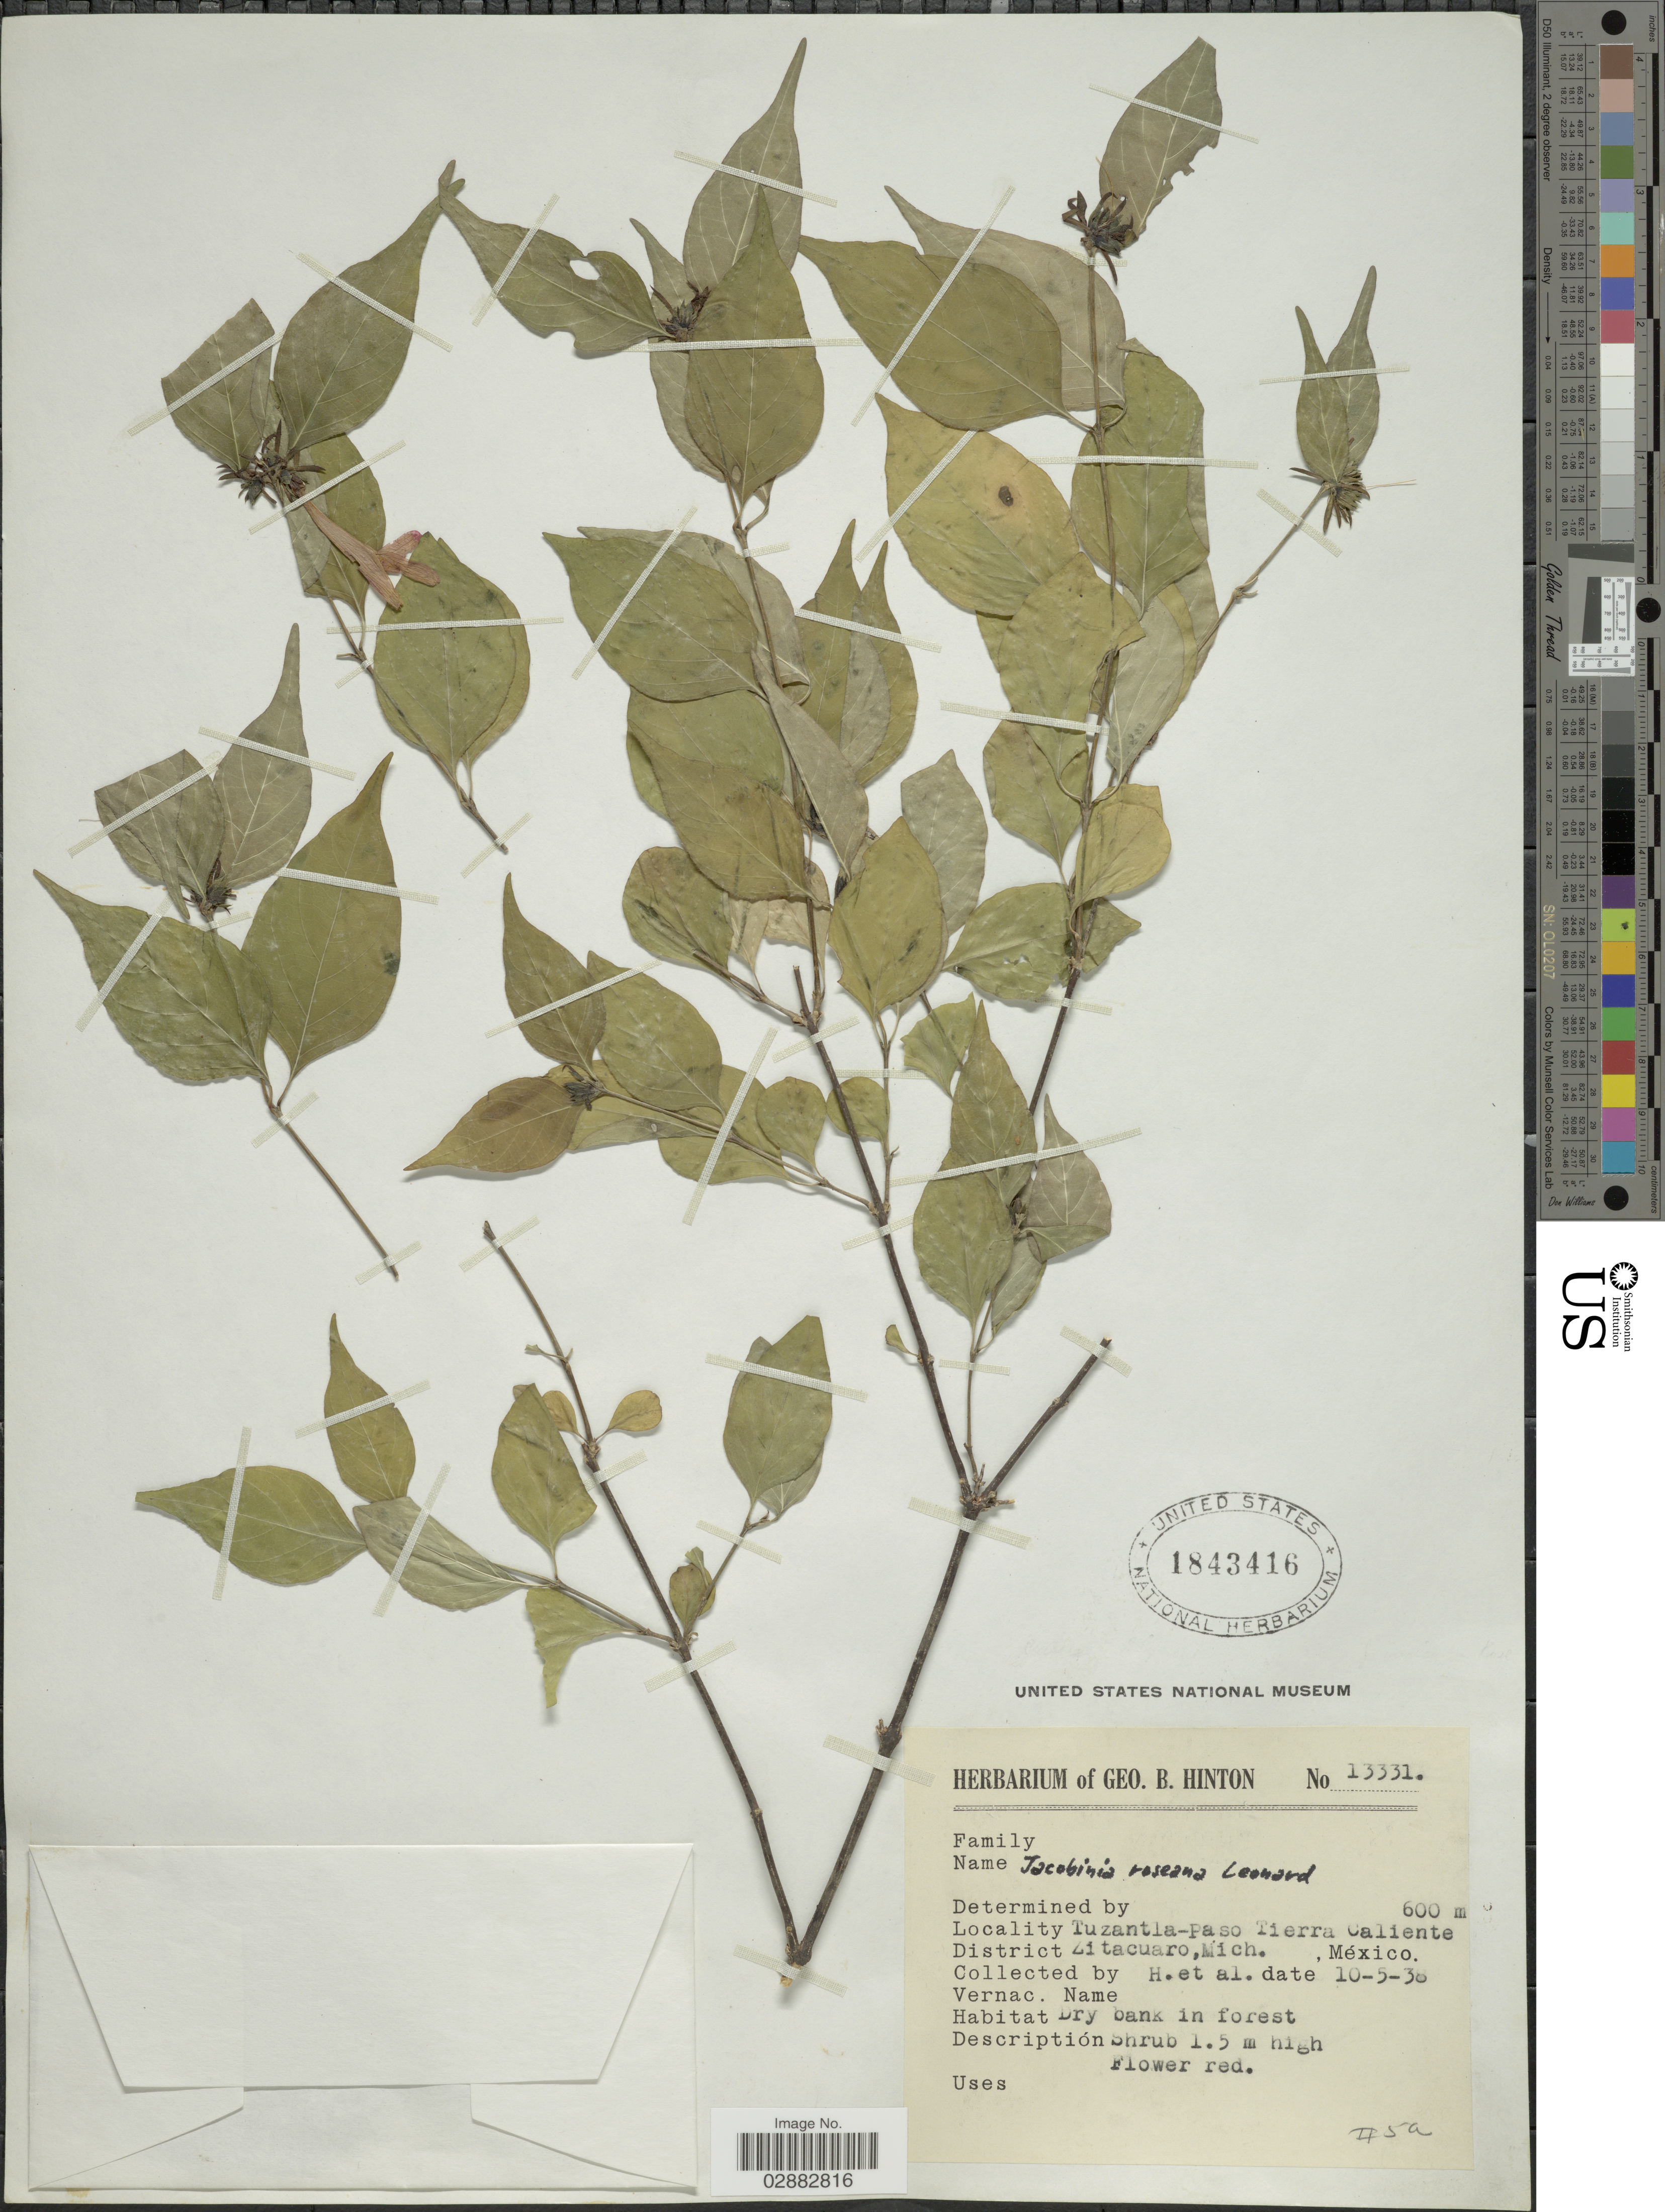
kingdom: Plantae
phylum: Tracheophyta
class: Magnoliopsida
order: Lamiales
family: Acanthaceae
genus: Jacobinia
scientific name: Jacobinia roseana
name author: Leonard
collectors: G. B. Hinton & et al.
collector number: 13331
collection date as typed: Transcribed d/m/y: 10/5/38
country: Mexico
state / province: Michoacán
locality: Tuzantla-Paso Tierra Caliente, District Zitacuaro.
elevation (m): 600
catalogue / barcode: US 1843416